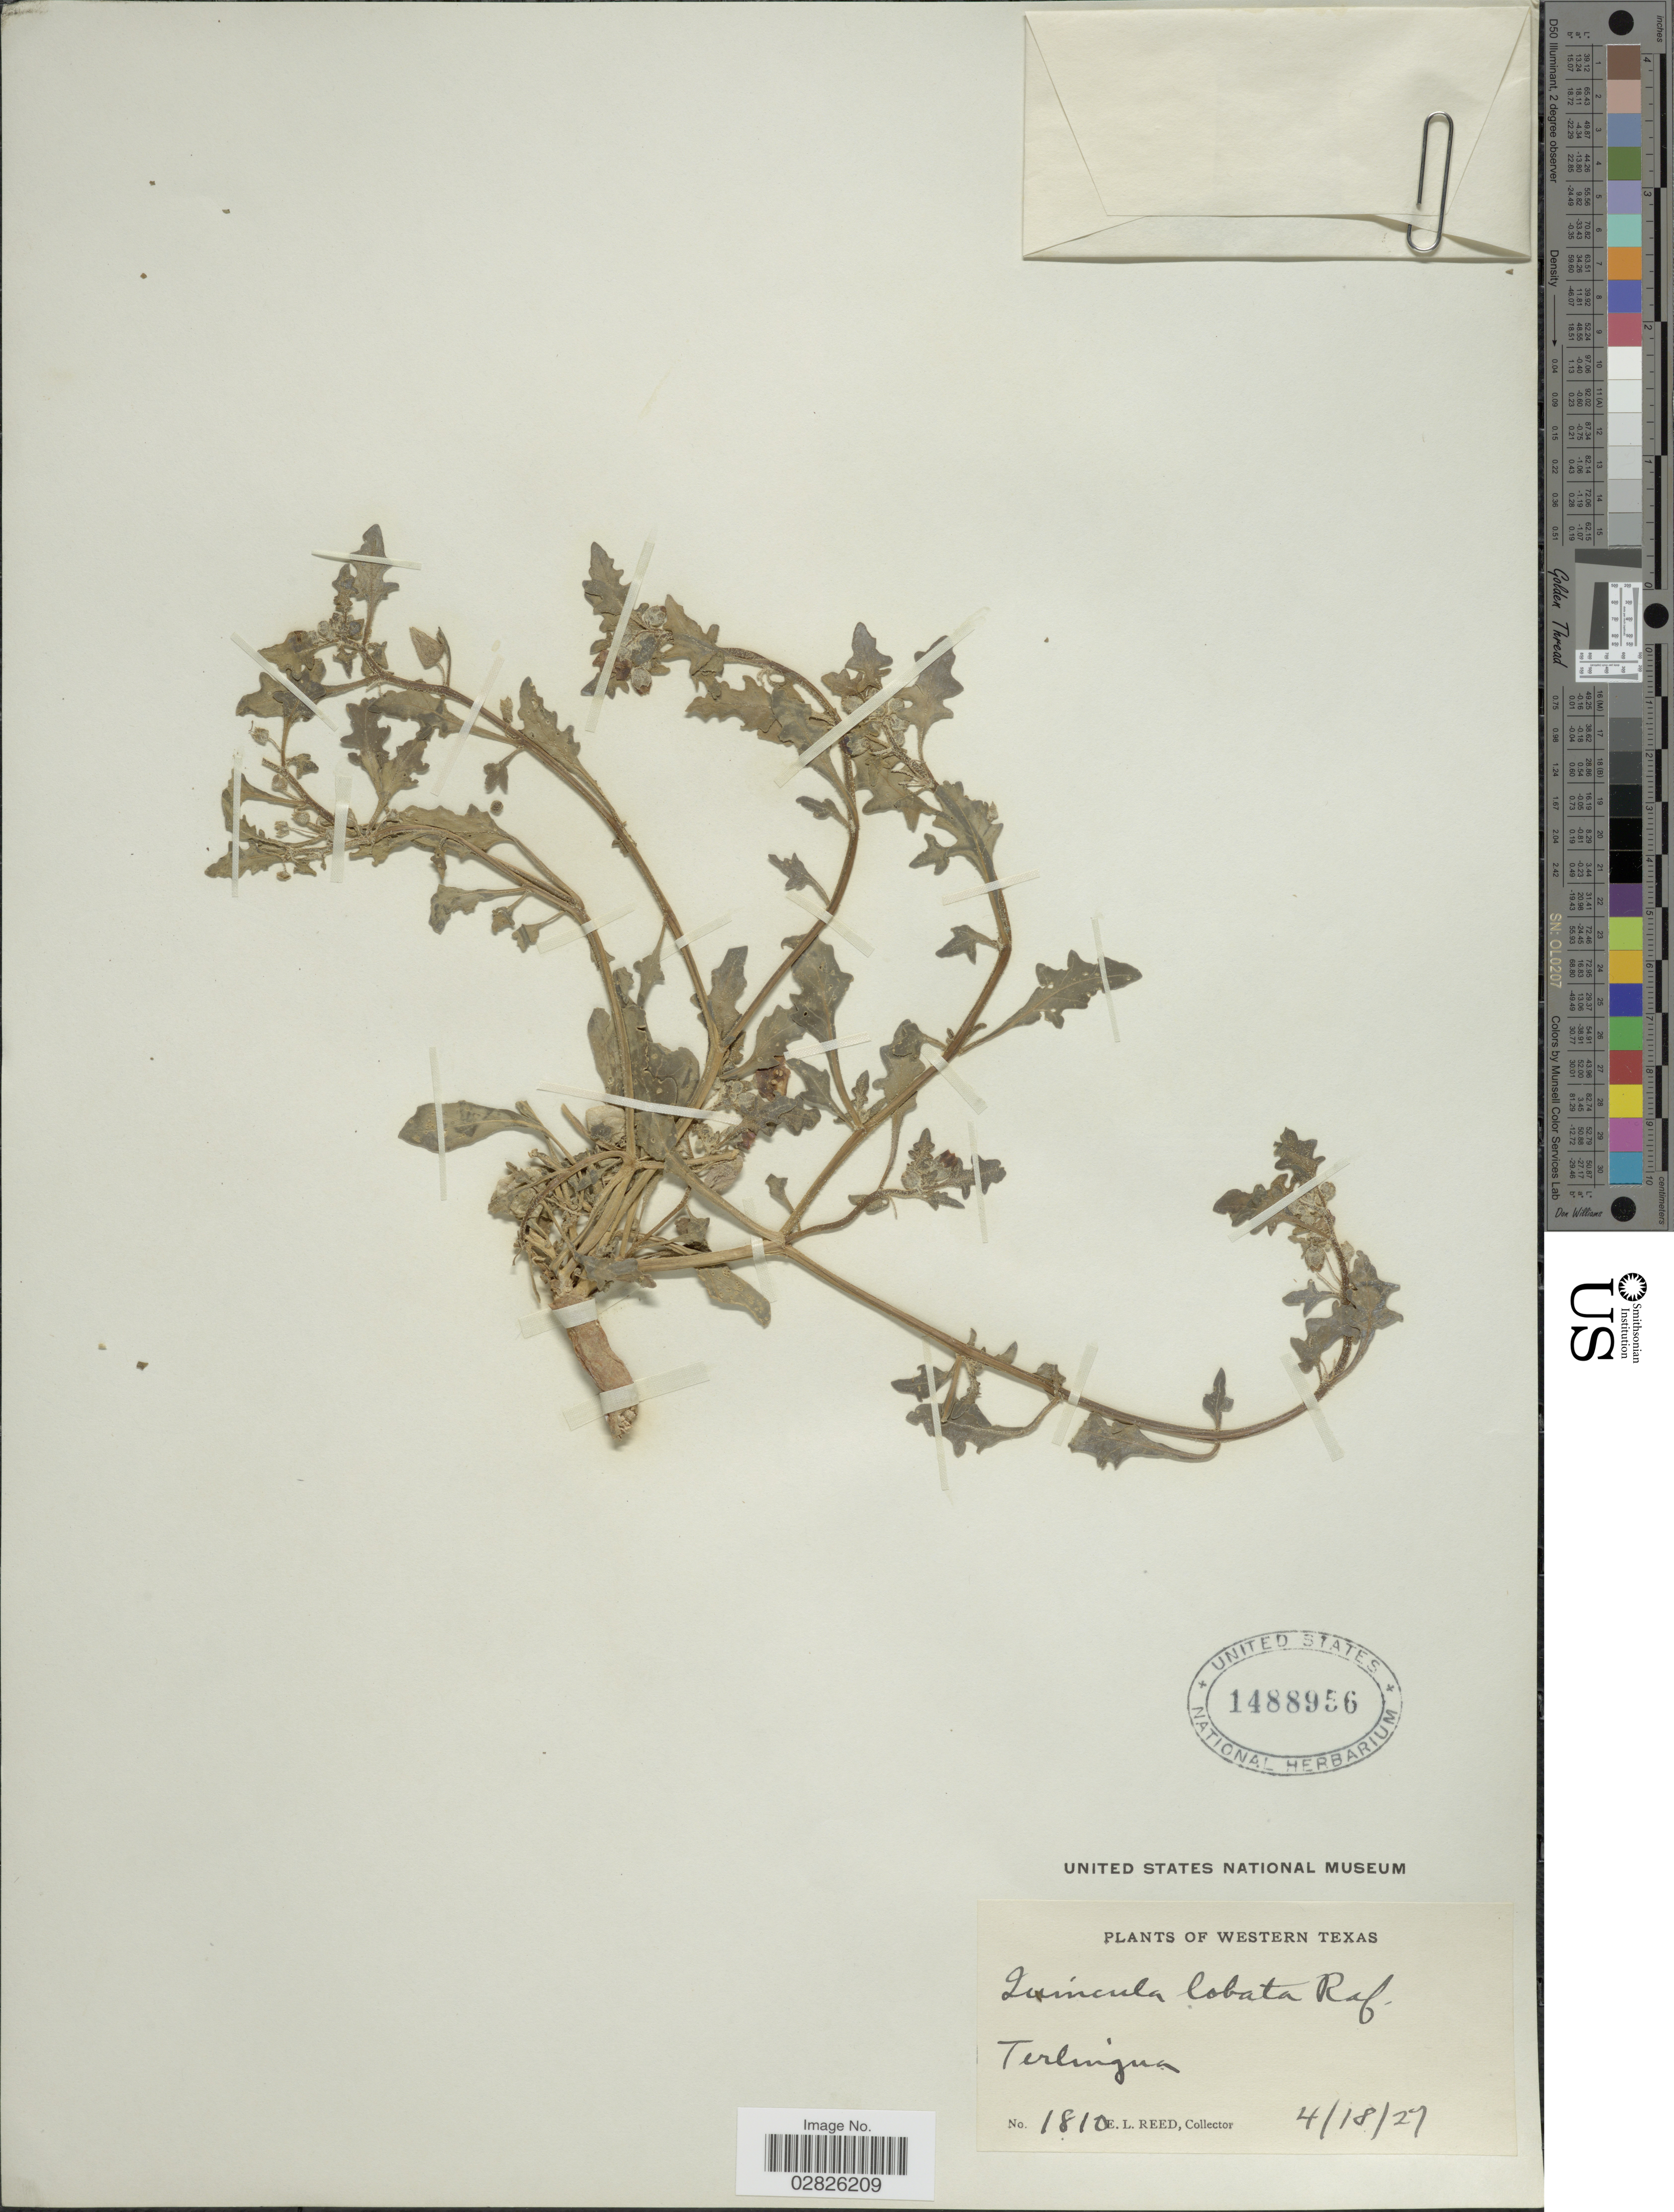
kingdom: Plantae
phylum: Tracheophyta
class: Magnoliopsida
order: Solanales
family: Solanaceae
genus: Quincula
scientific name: Quincula lobata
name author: (Torr.) Raf.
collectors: E. Reed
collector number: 1810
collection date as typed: Transcribed d/m/y: 18/4/27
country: United States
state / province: Texas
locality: Western Texas. Terlingua.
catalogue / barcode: US 1488956